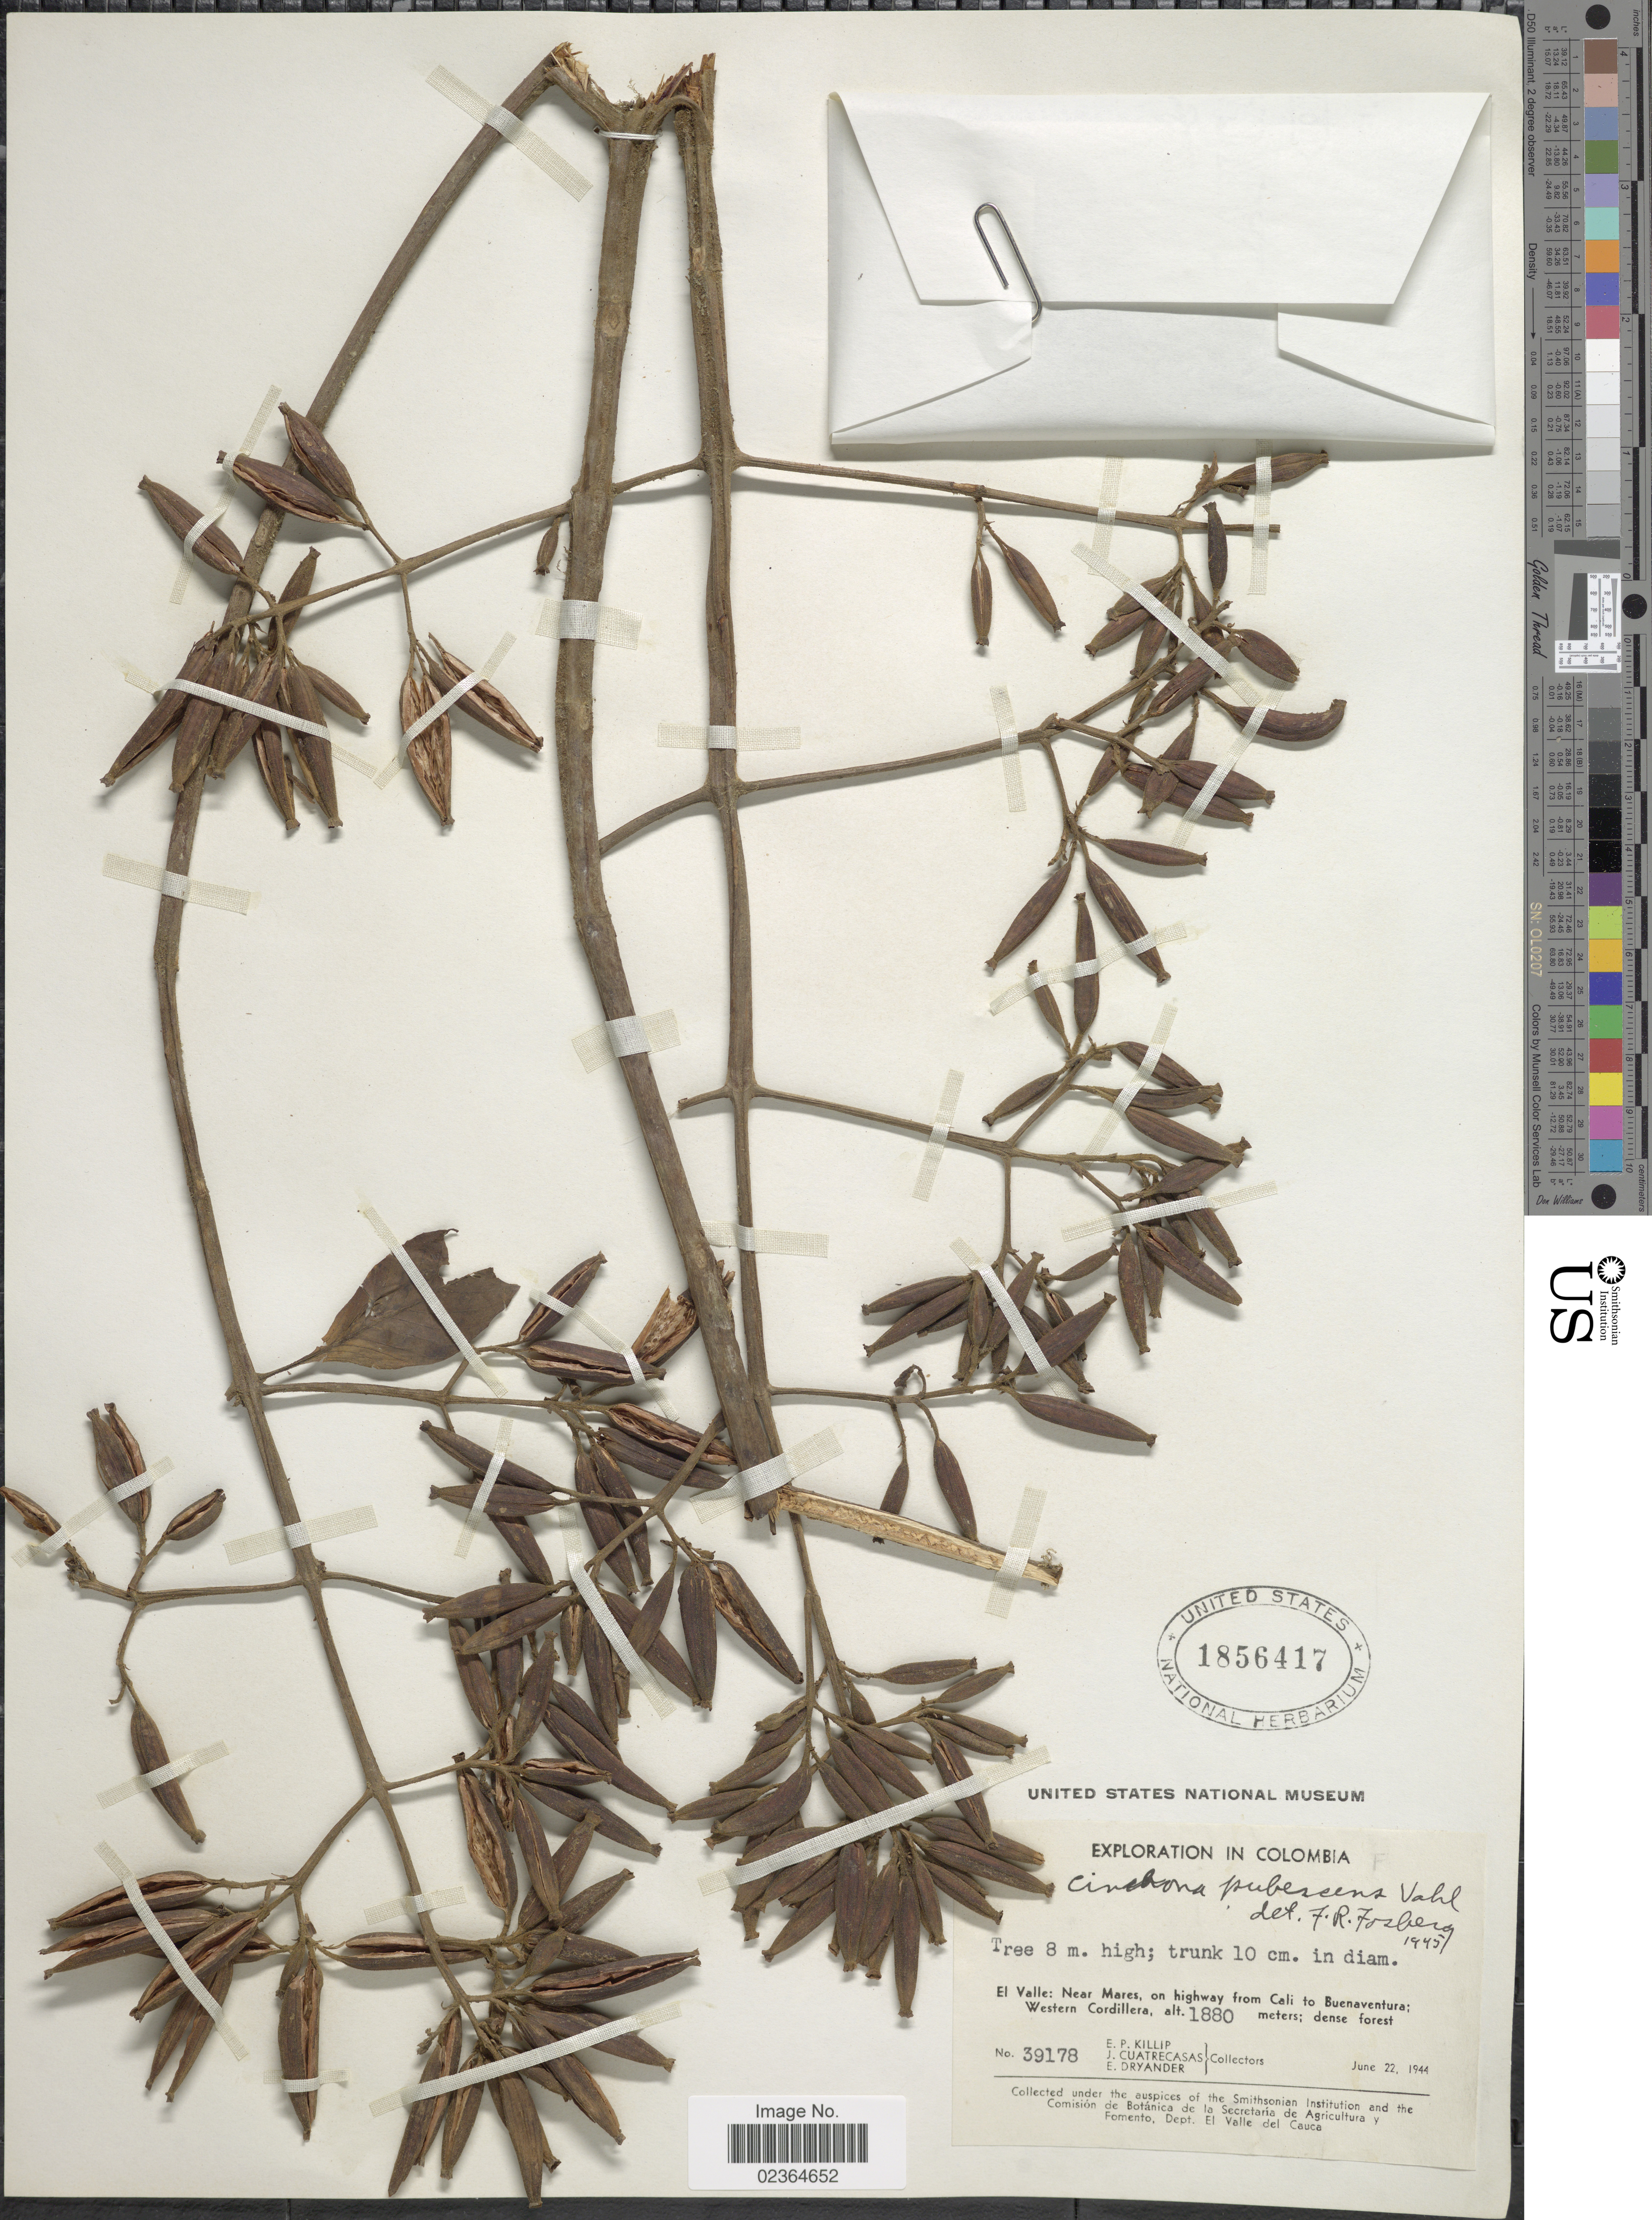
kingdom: Plantae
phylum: Tracheophyta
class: Magnoliopsida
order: Gentianales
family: Rubiaceae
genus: Cinchona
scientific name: Cinchona pubescens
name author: Vahl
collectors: E. P. Killip, J. Cuatrecasas & E. Dryander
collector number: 39178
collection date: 1944-06-22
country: Colombia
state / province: Valle del Cauca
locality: El Valle: Near Mares, on highway from Cali to Buenaventura; Western Cordillera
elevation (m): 1880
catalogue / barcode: US 1856417